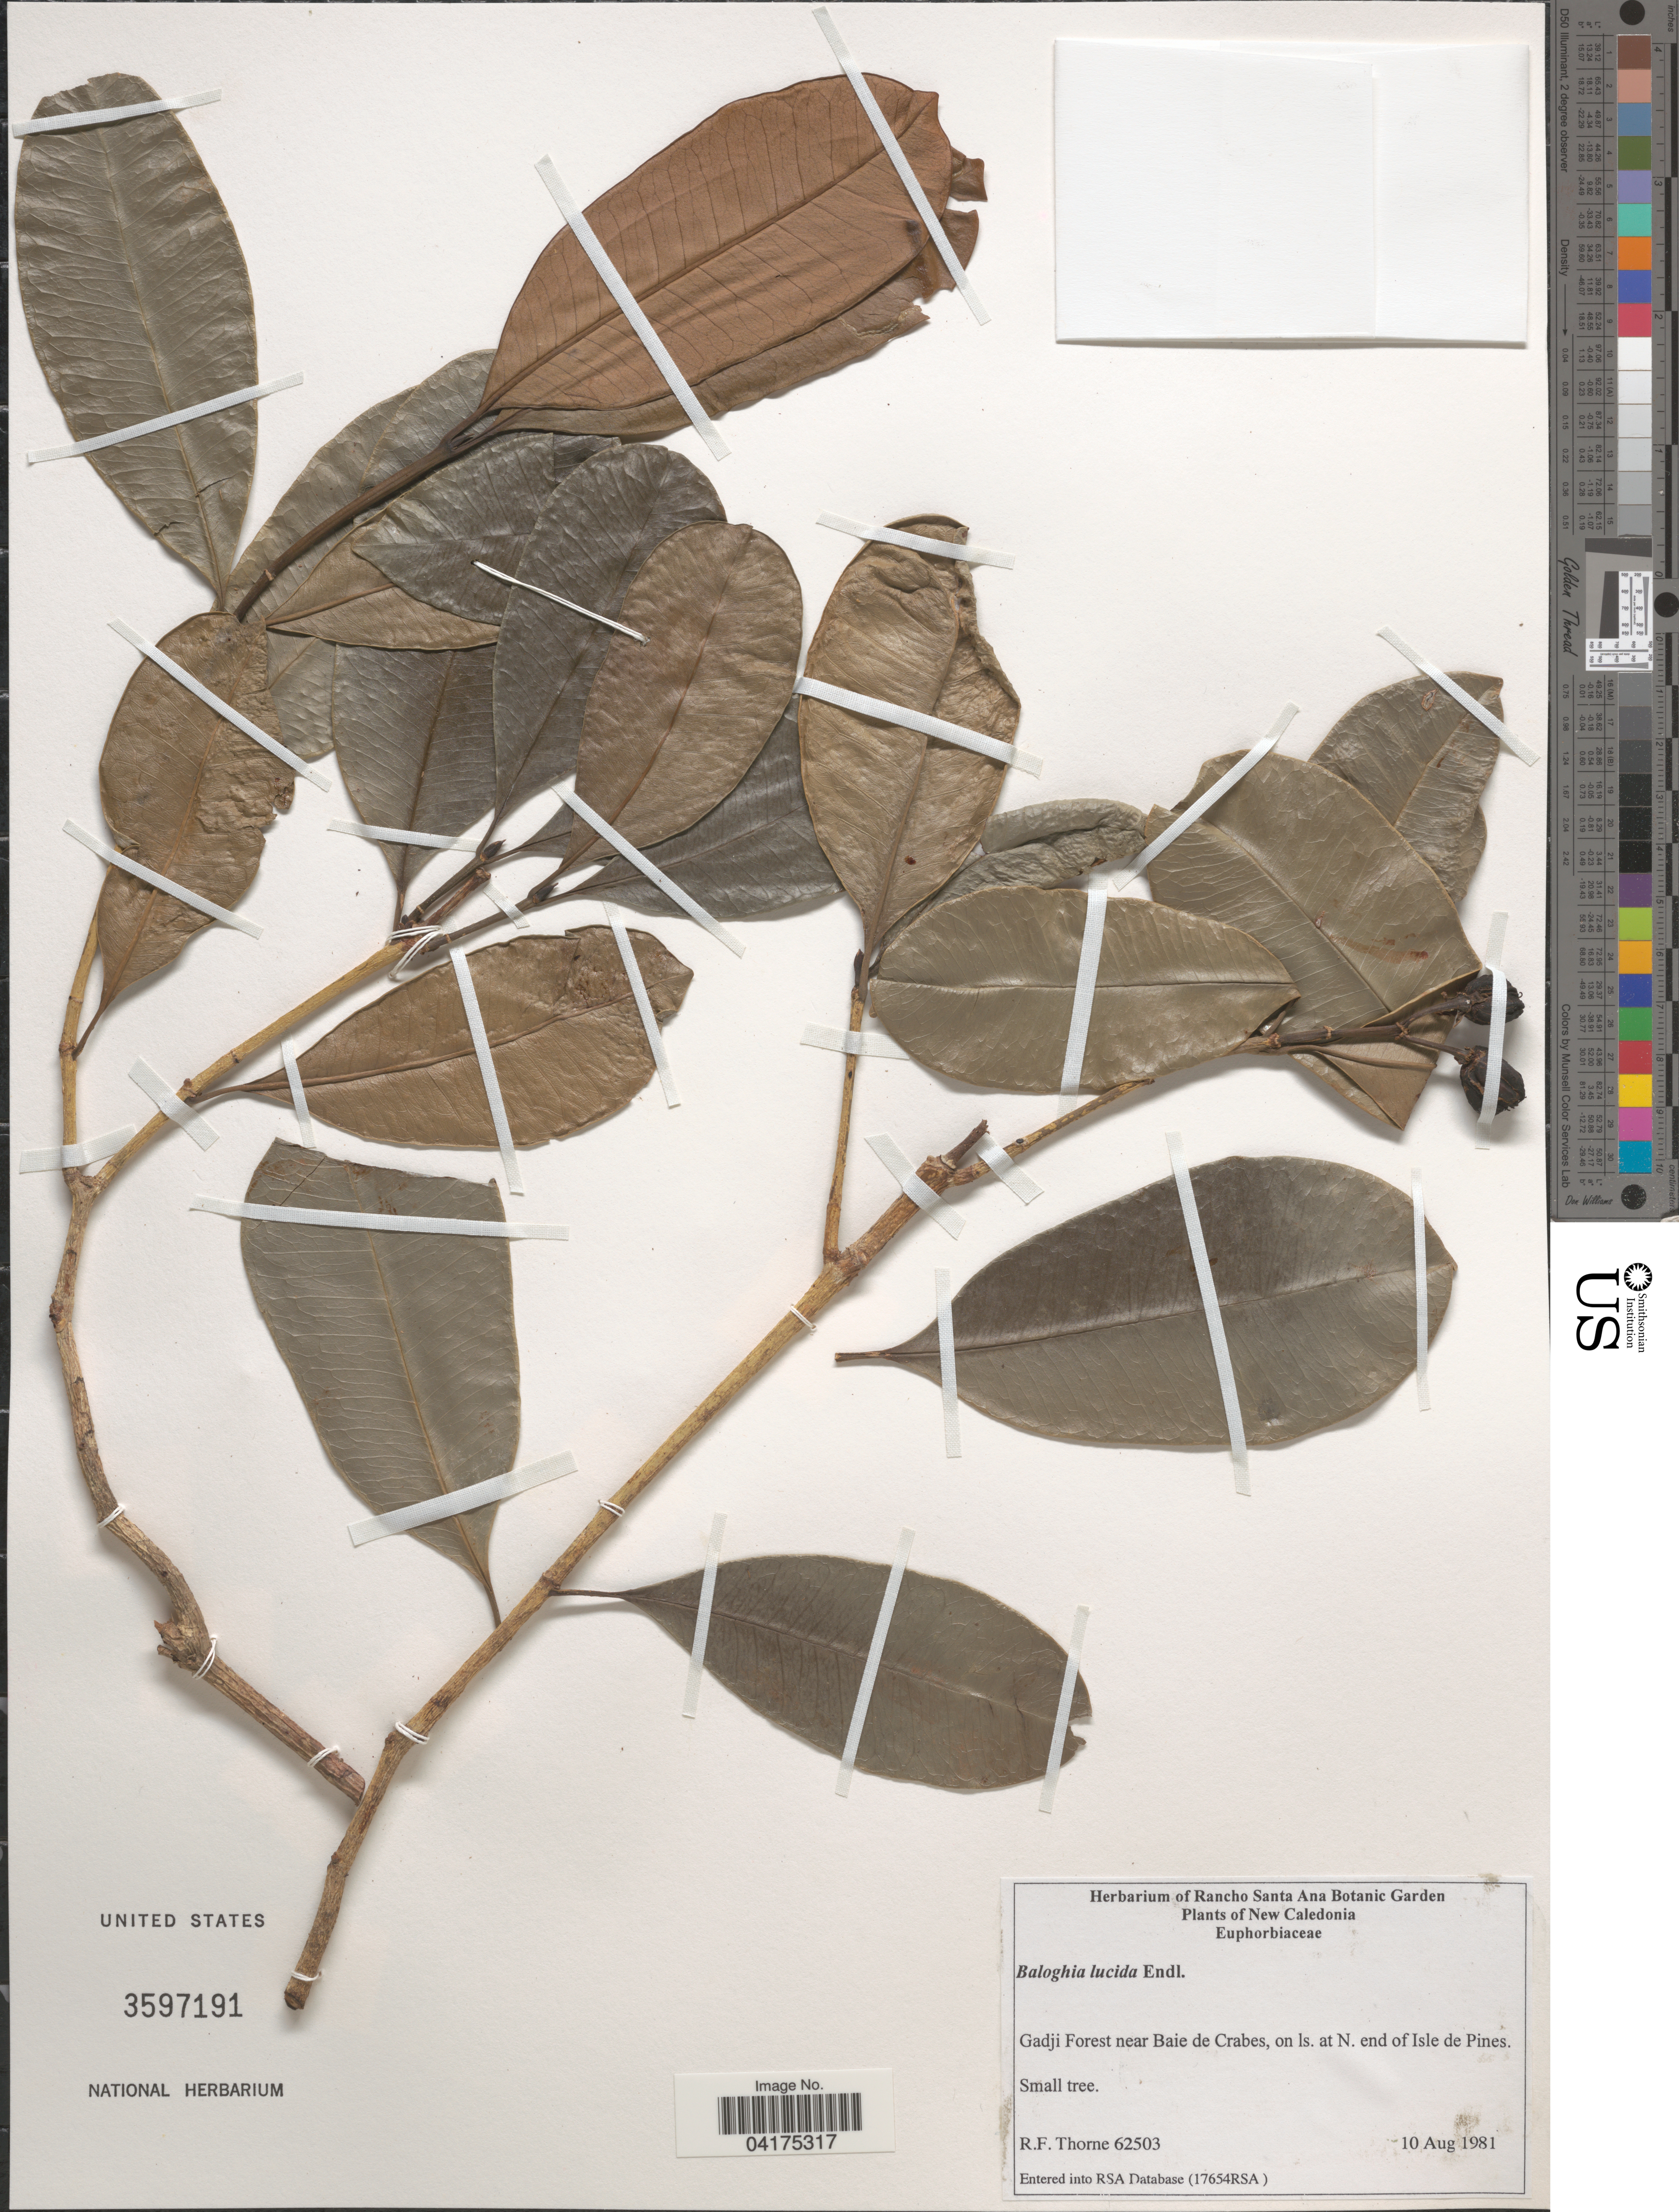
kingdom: Plantae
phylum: Tracheophyta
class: Magnoliopsida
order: Malpighiales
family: Euphorbiaceae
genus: Baloghia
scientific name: Baloghia lucida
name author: Endl.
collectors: R. Thorne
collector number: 62503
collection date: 1981-08-10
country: New Caledonia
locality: Gadji Forest near Baie de Crabes, on Is. at N. end of Isle de Pines.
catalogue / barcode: US 3597191